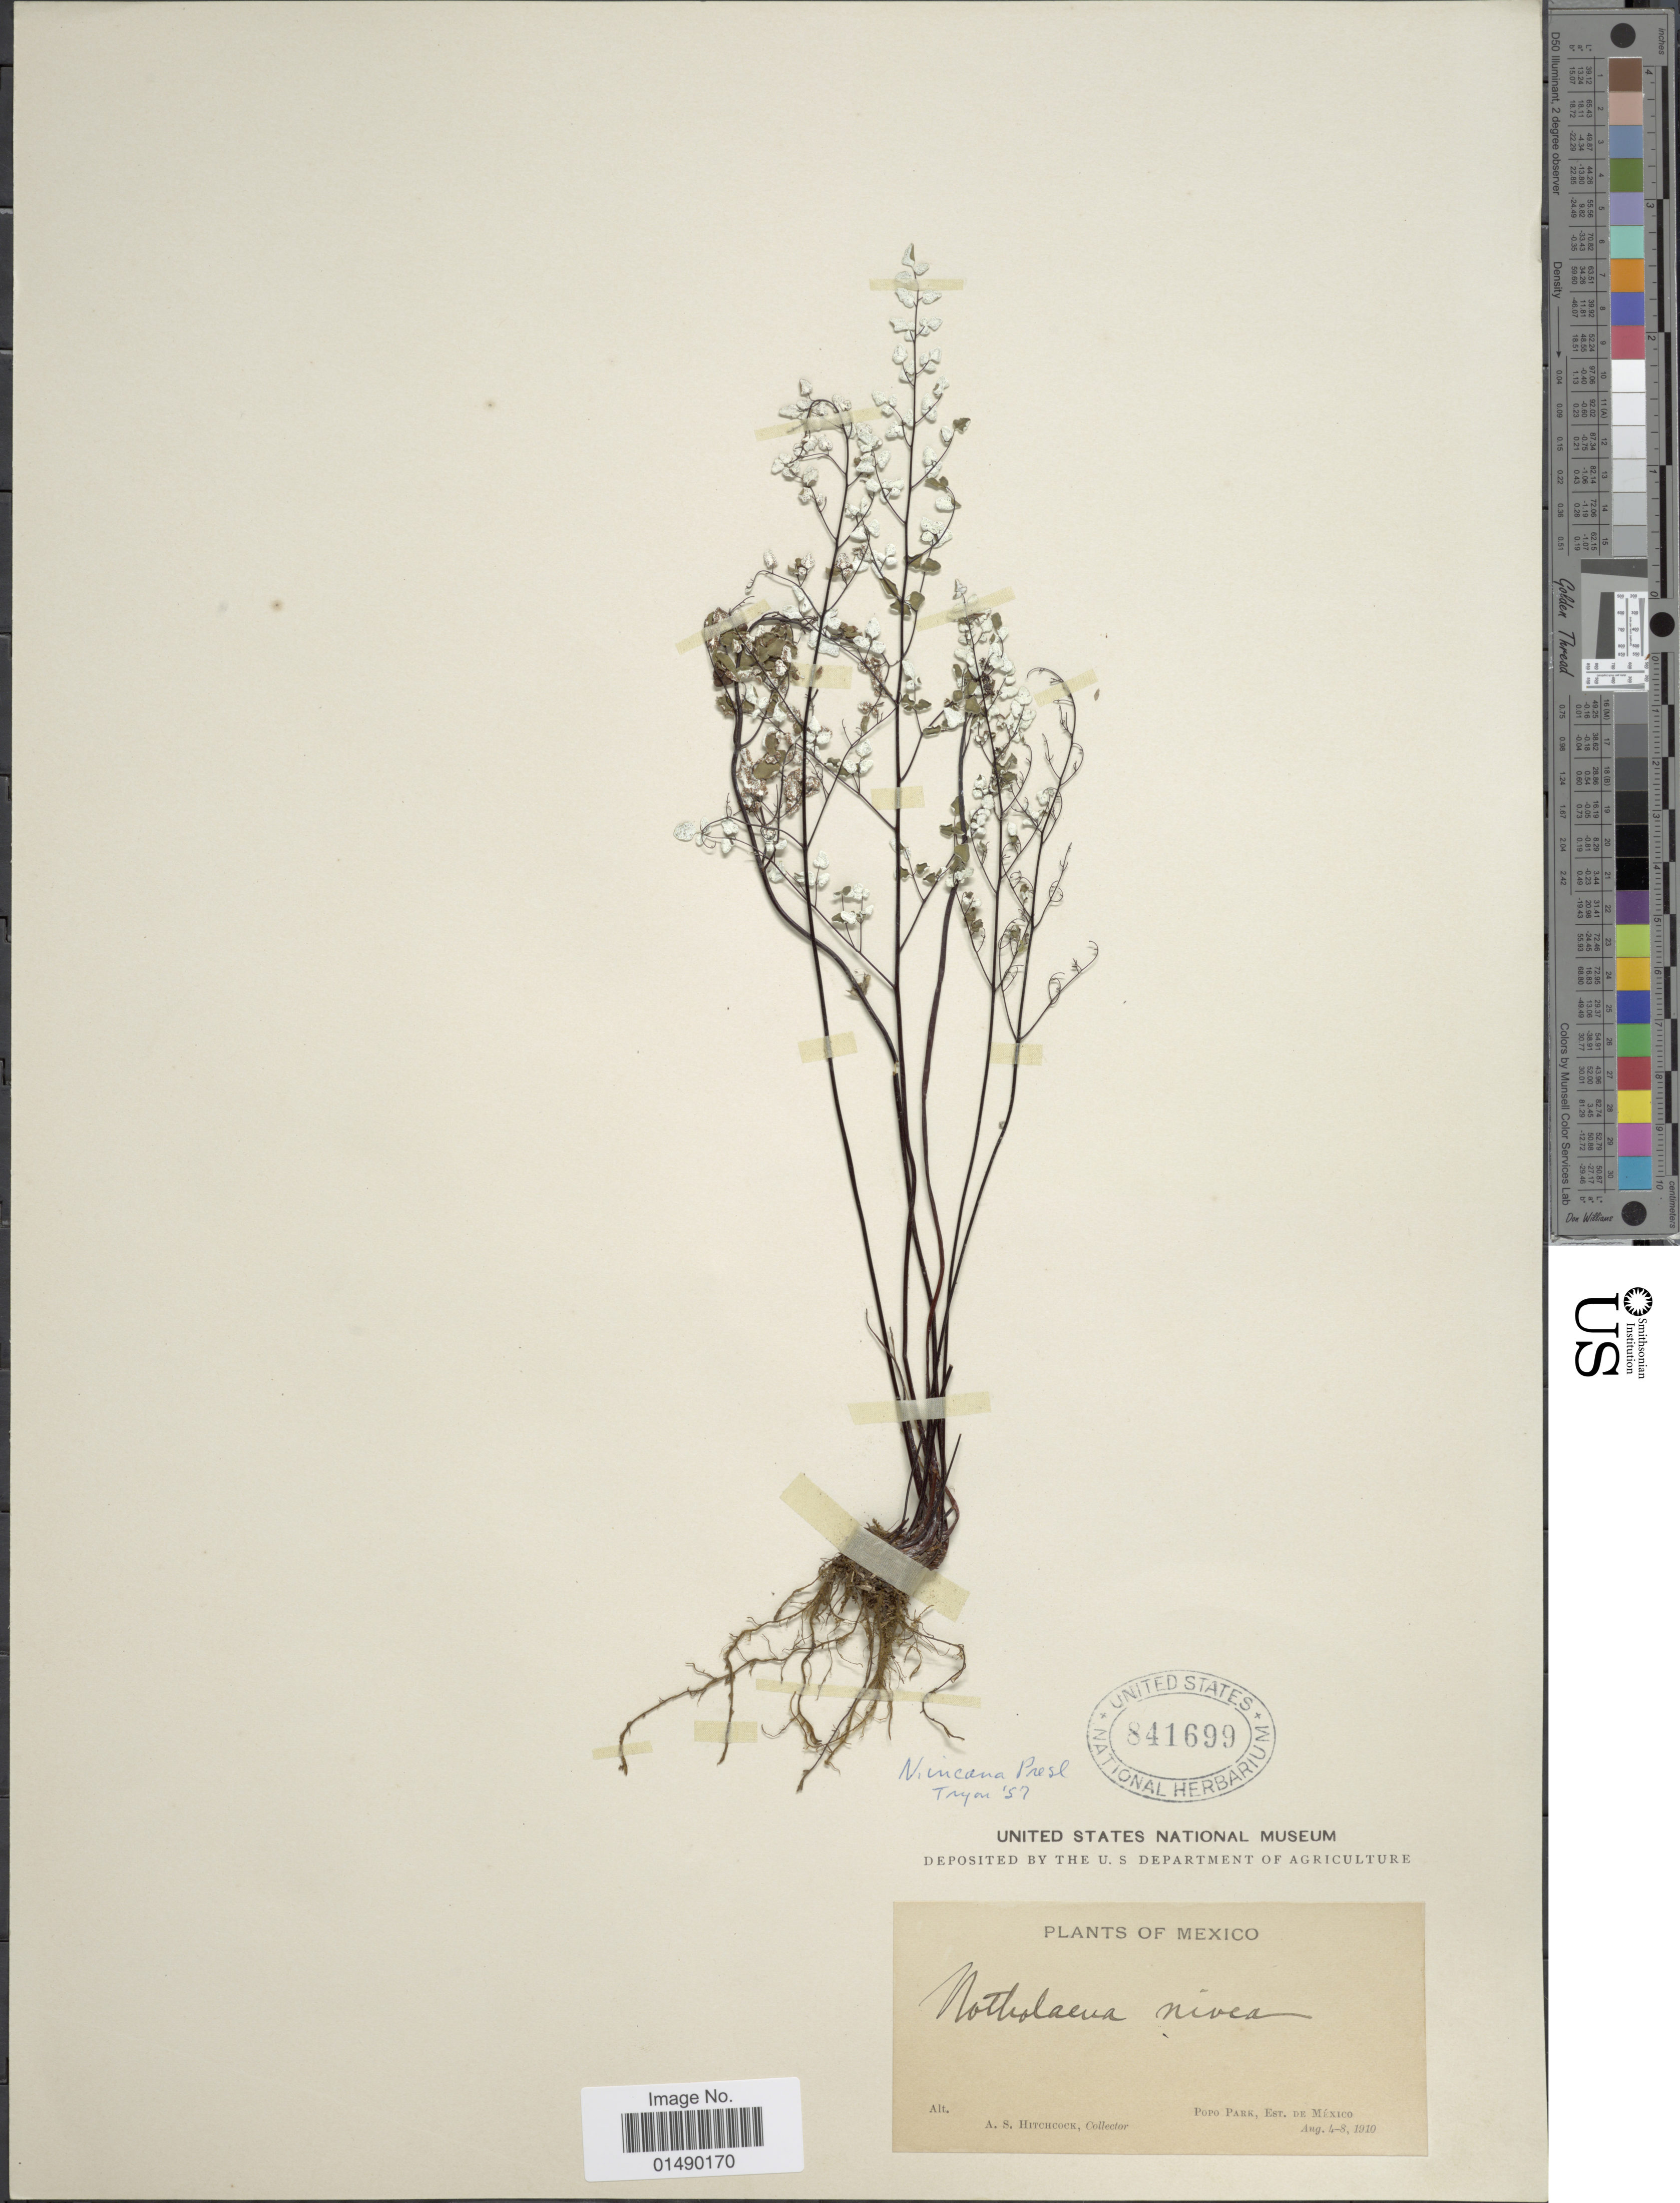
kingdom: Plantae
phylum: Tracheophyta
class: Polypodiopsida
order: Polypodiales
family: Pteridaceae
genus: Argyrochosma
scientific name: Argyrochosma incana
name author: (C. Presl) Windham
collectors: A. S. Hitchcock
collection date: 1910-08-04/1940-08-08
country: Mexico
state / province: México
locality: Mexico, Popo Park, Est. de Mexico.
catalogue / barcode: US 841699